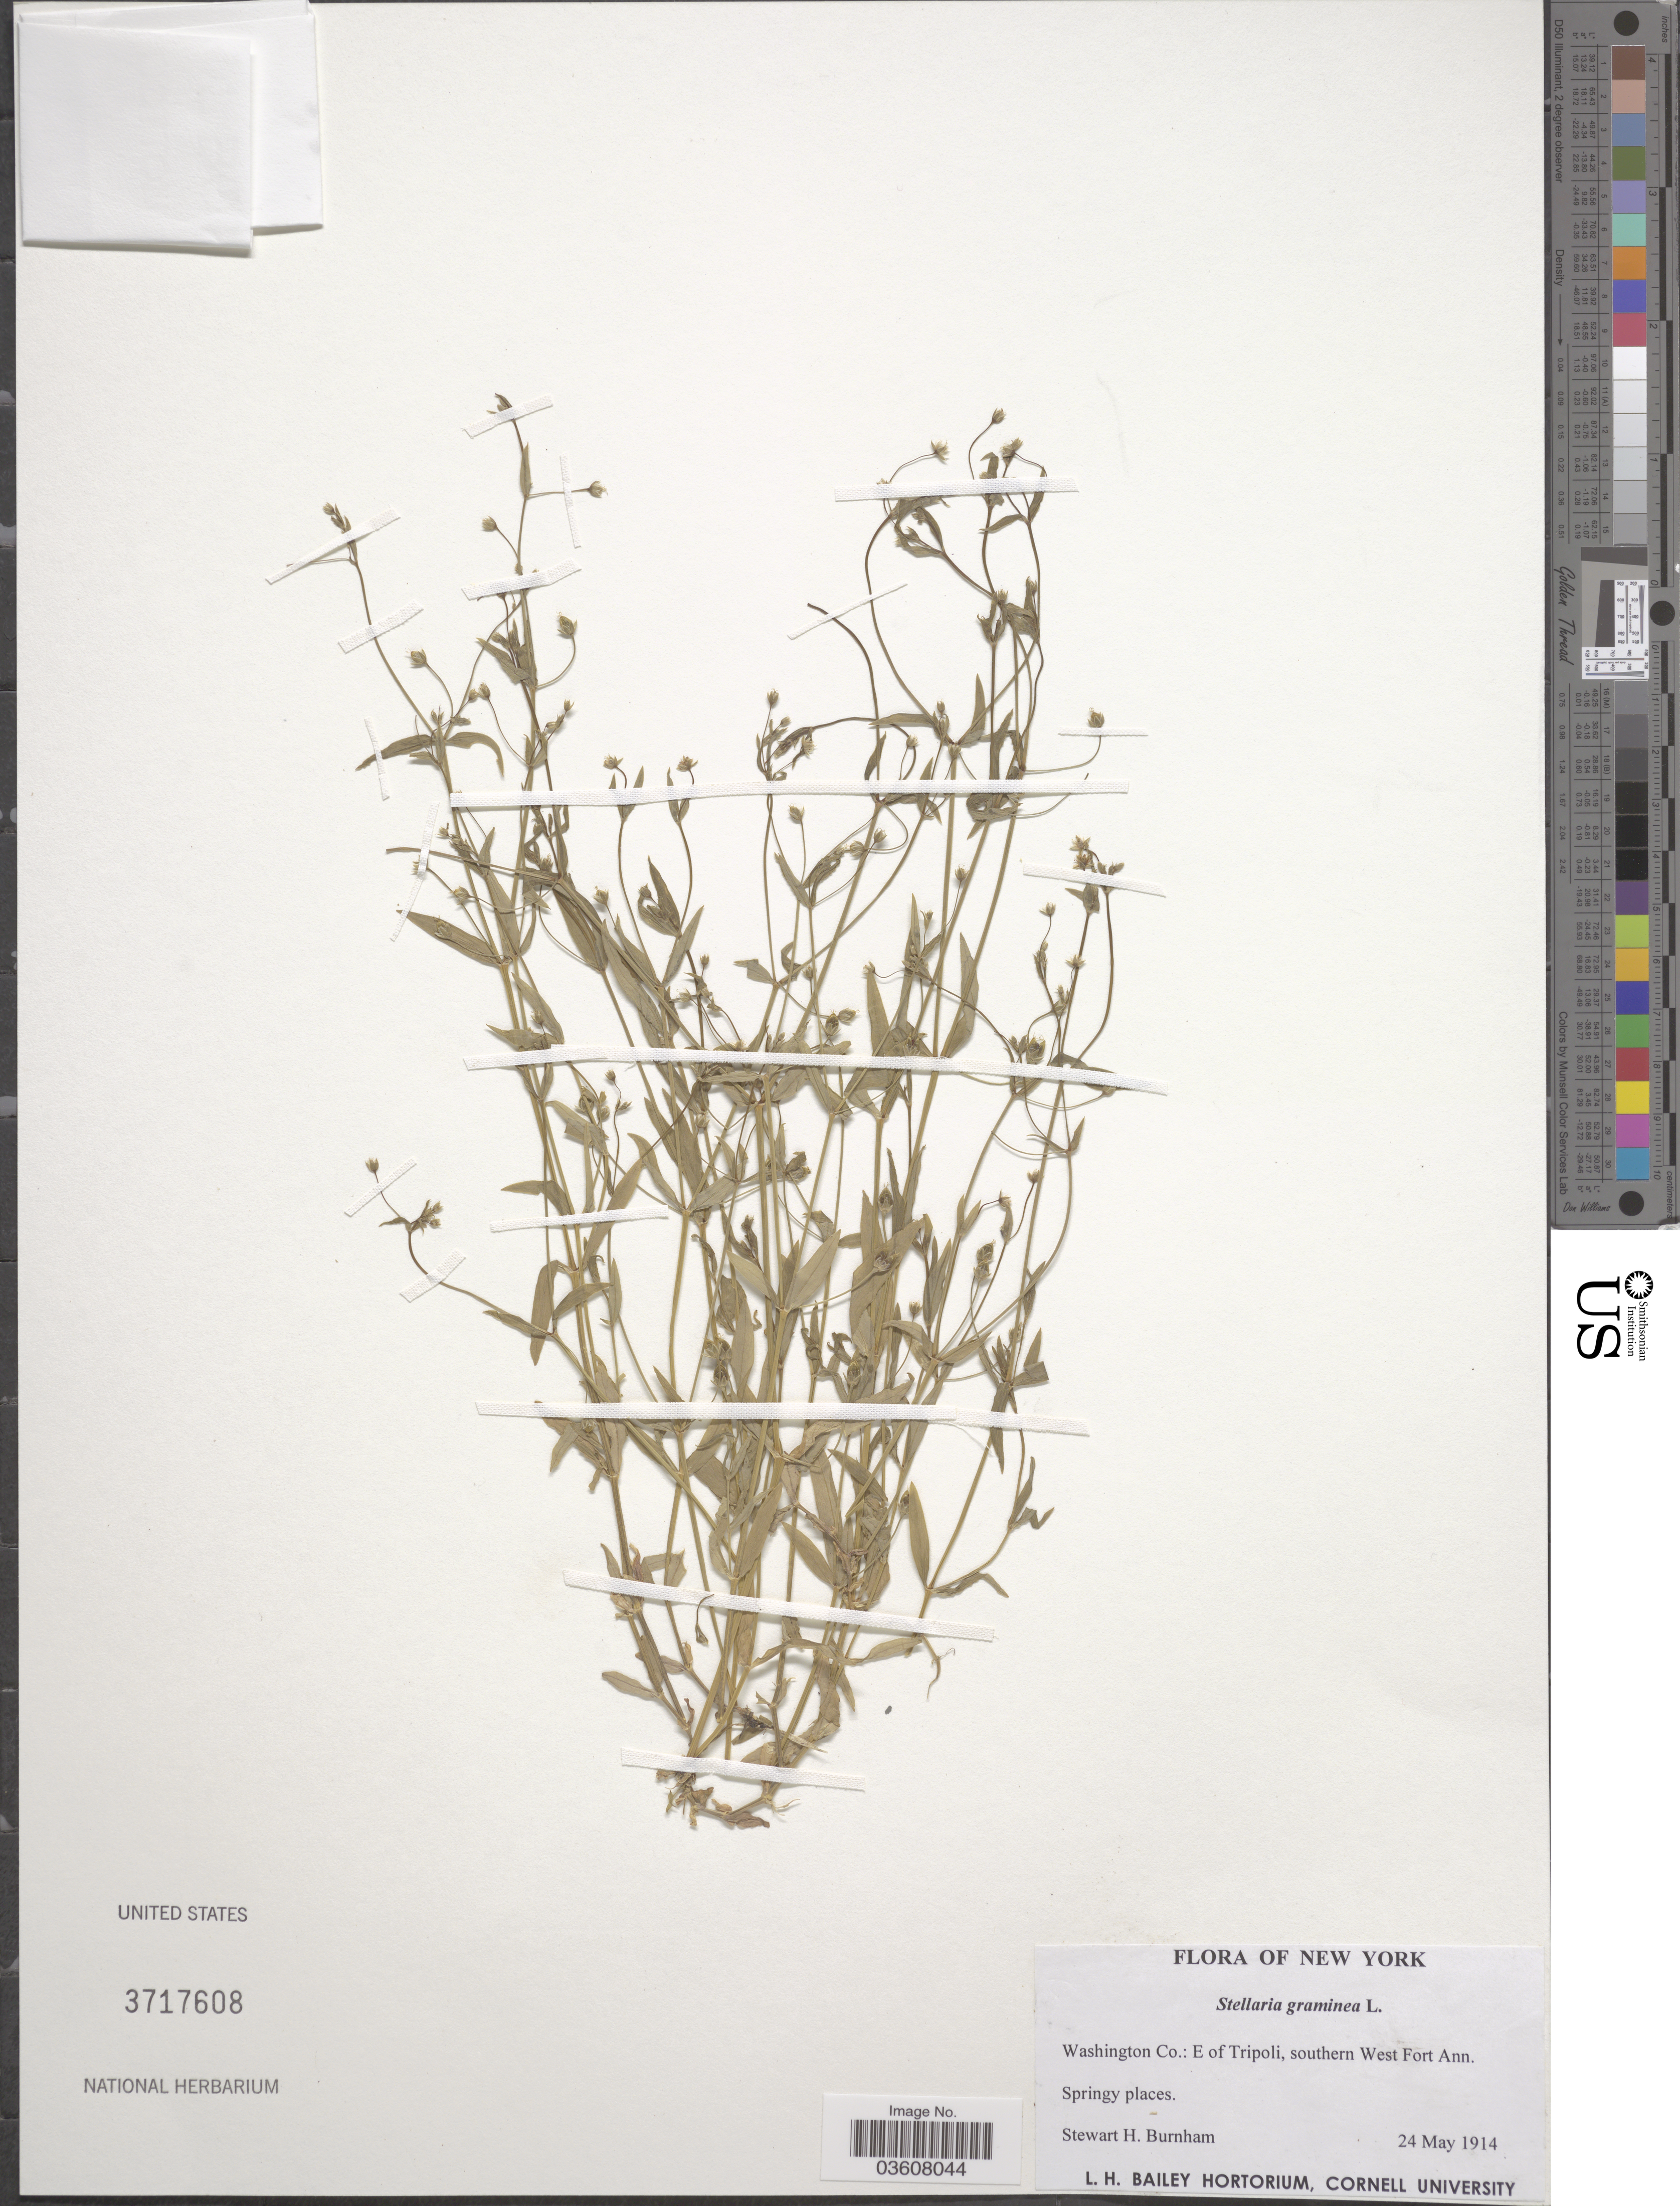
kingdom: Plantae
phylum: Tracheophyta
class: Magnoliopsida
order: Caryophyllales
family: Caryophyllaceae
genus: Stellaria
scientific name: Stellaria graminea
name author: L.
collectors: S. Burnham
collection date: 1914-05-24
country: United States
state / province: New York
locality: Washington Co.: E of Tripoli, southern West Fort Ann.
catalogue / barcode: US 3717608